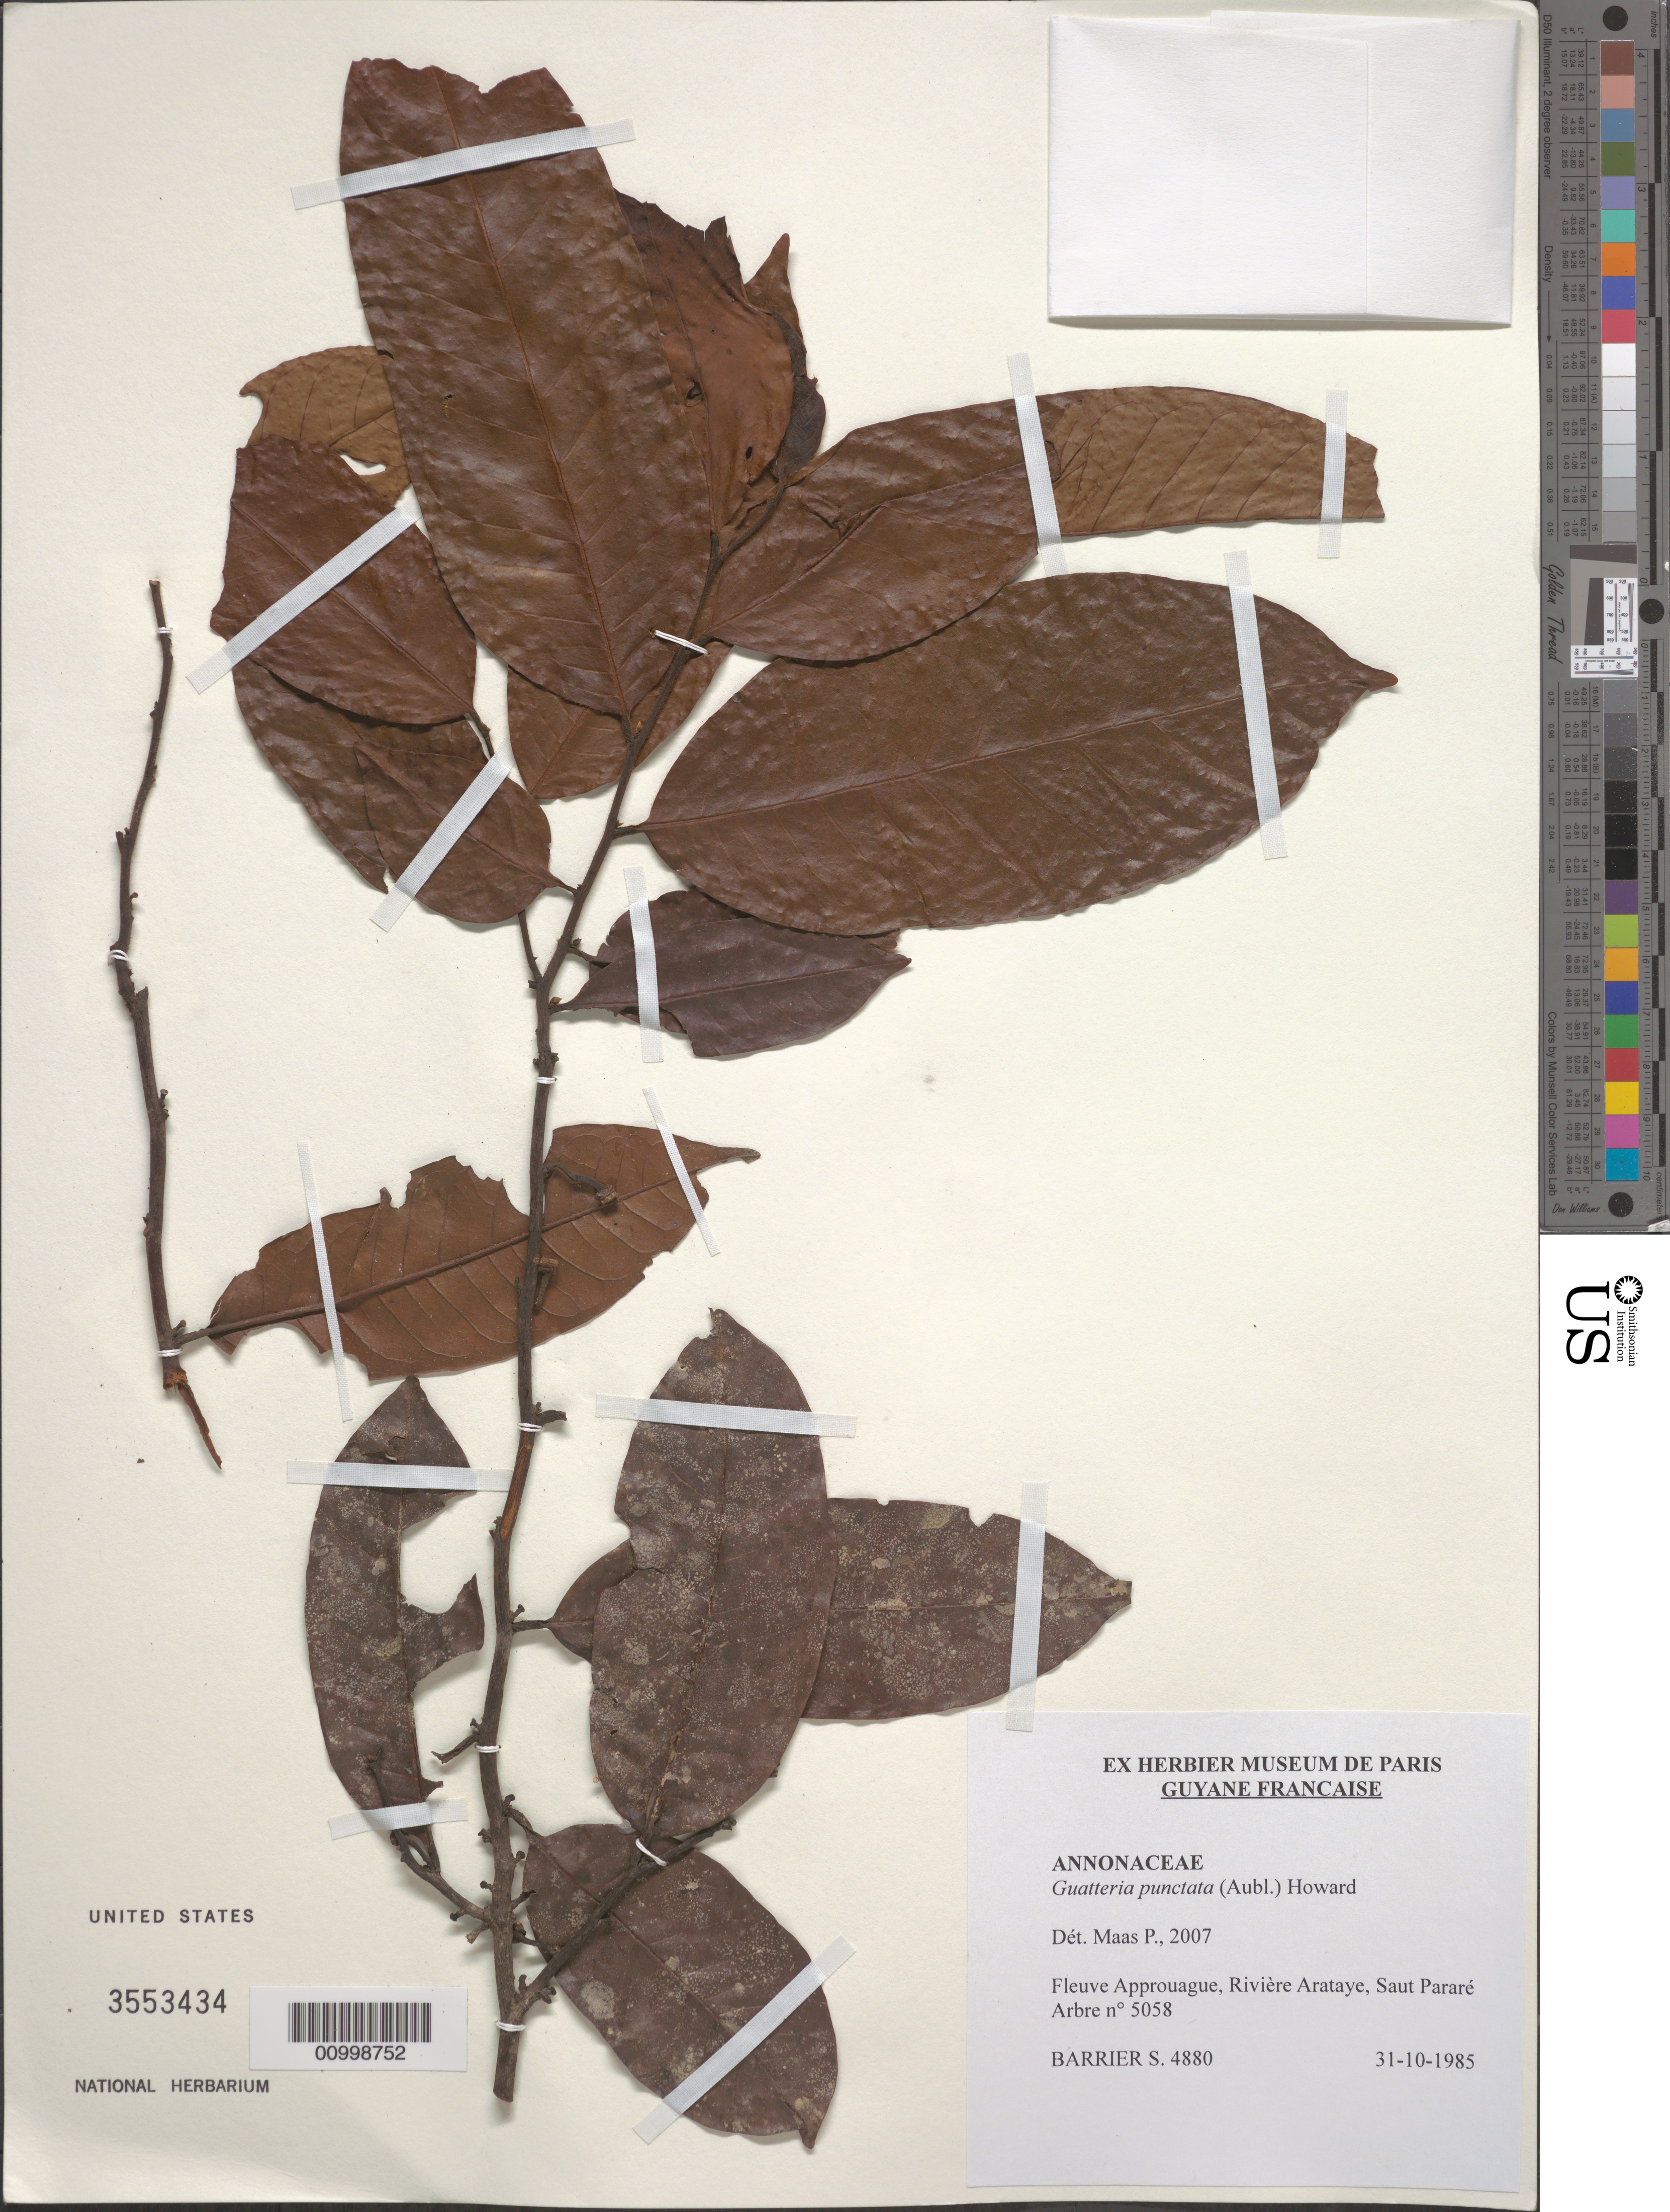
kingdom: Plantae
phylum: Tracheophyta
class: Magnoliopsida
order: Magnoliales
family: Annonaceae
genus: Guatteria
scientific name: Guatteria punctata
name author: (Aubl.) R.A. Howard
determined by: Maas, Paul J. M.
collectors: S. Barrier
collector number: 4880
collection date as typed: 31-Oct-85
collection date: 1985-10-31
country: French Guiana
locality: Fleuve Approuague, Rivière Arataye, Saut Pararé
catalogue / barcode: US 3553434